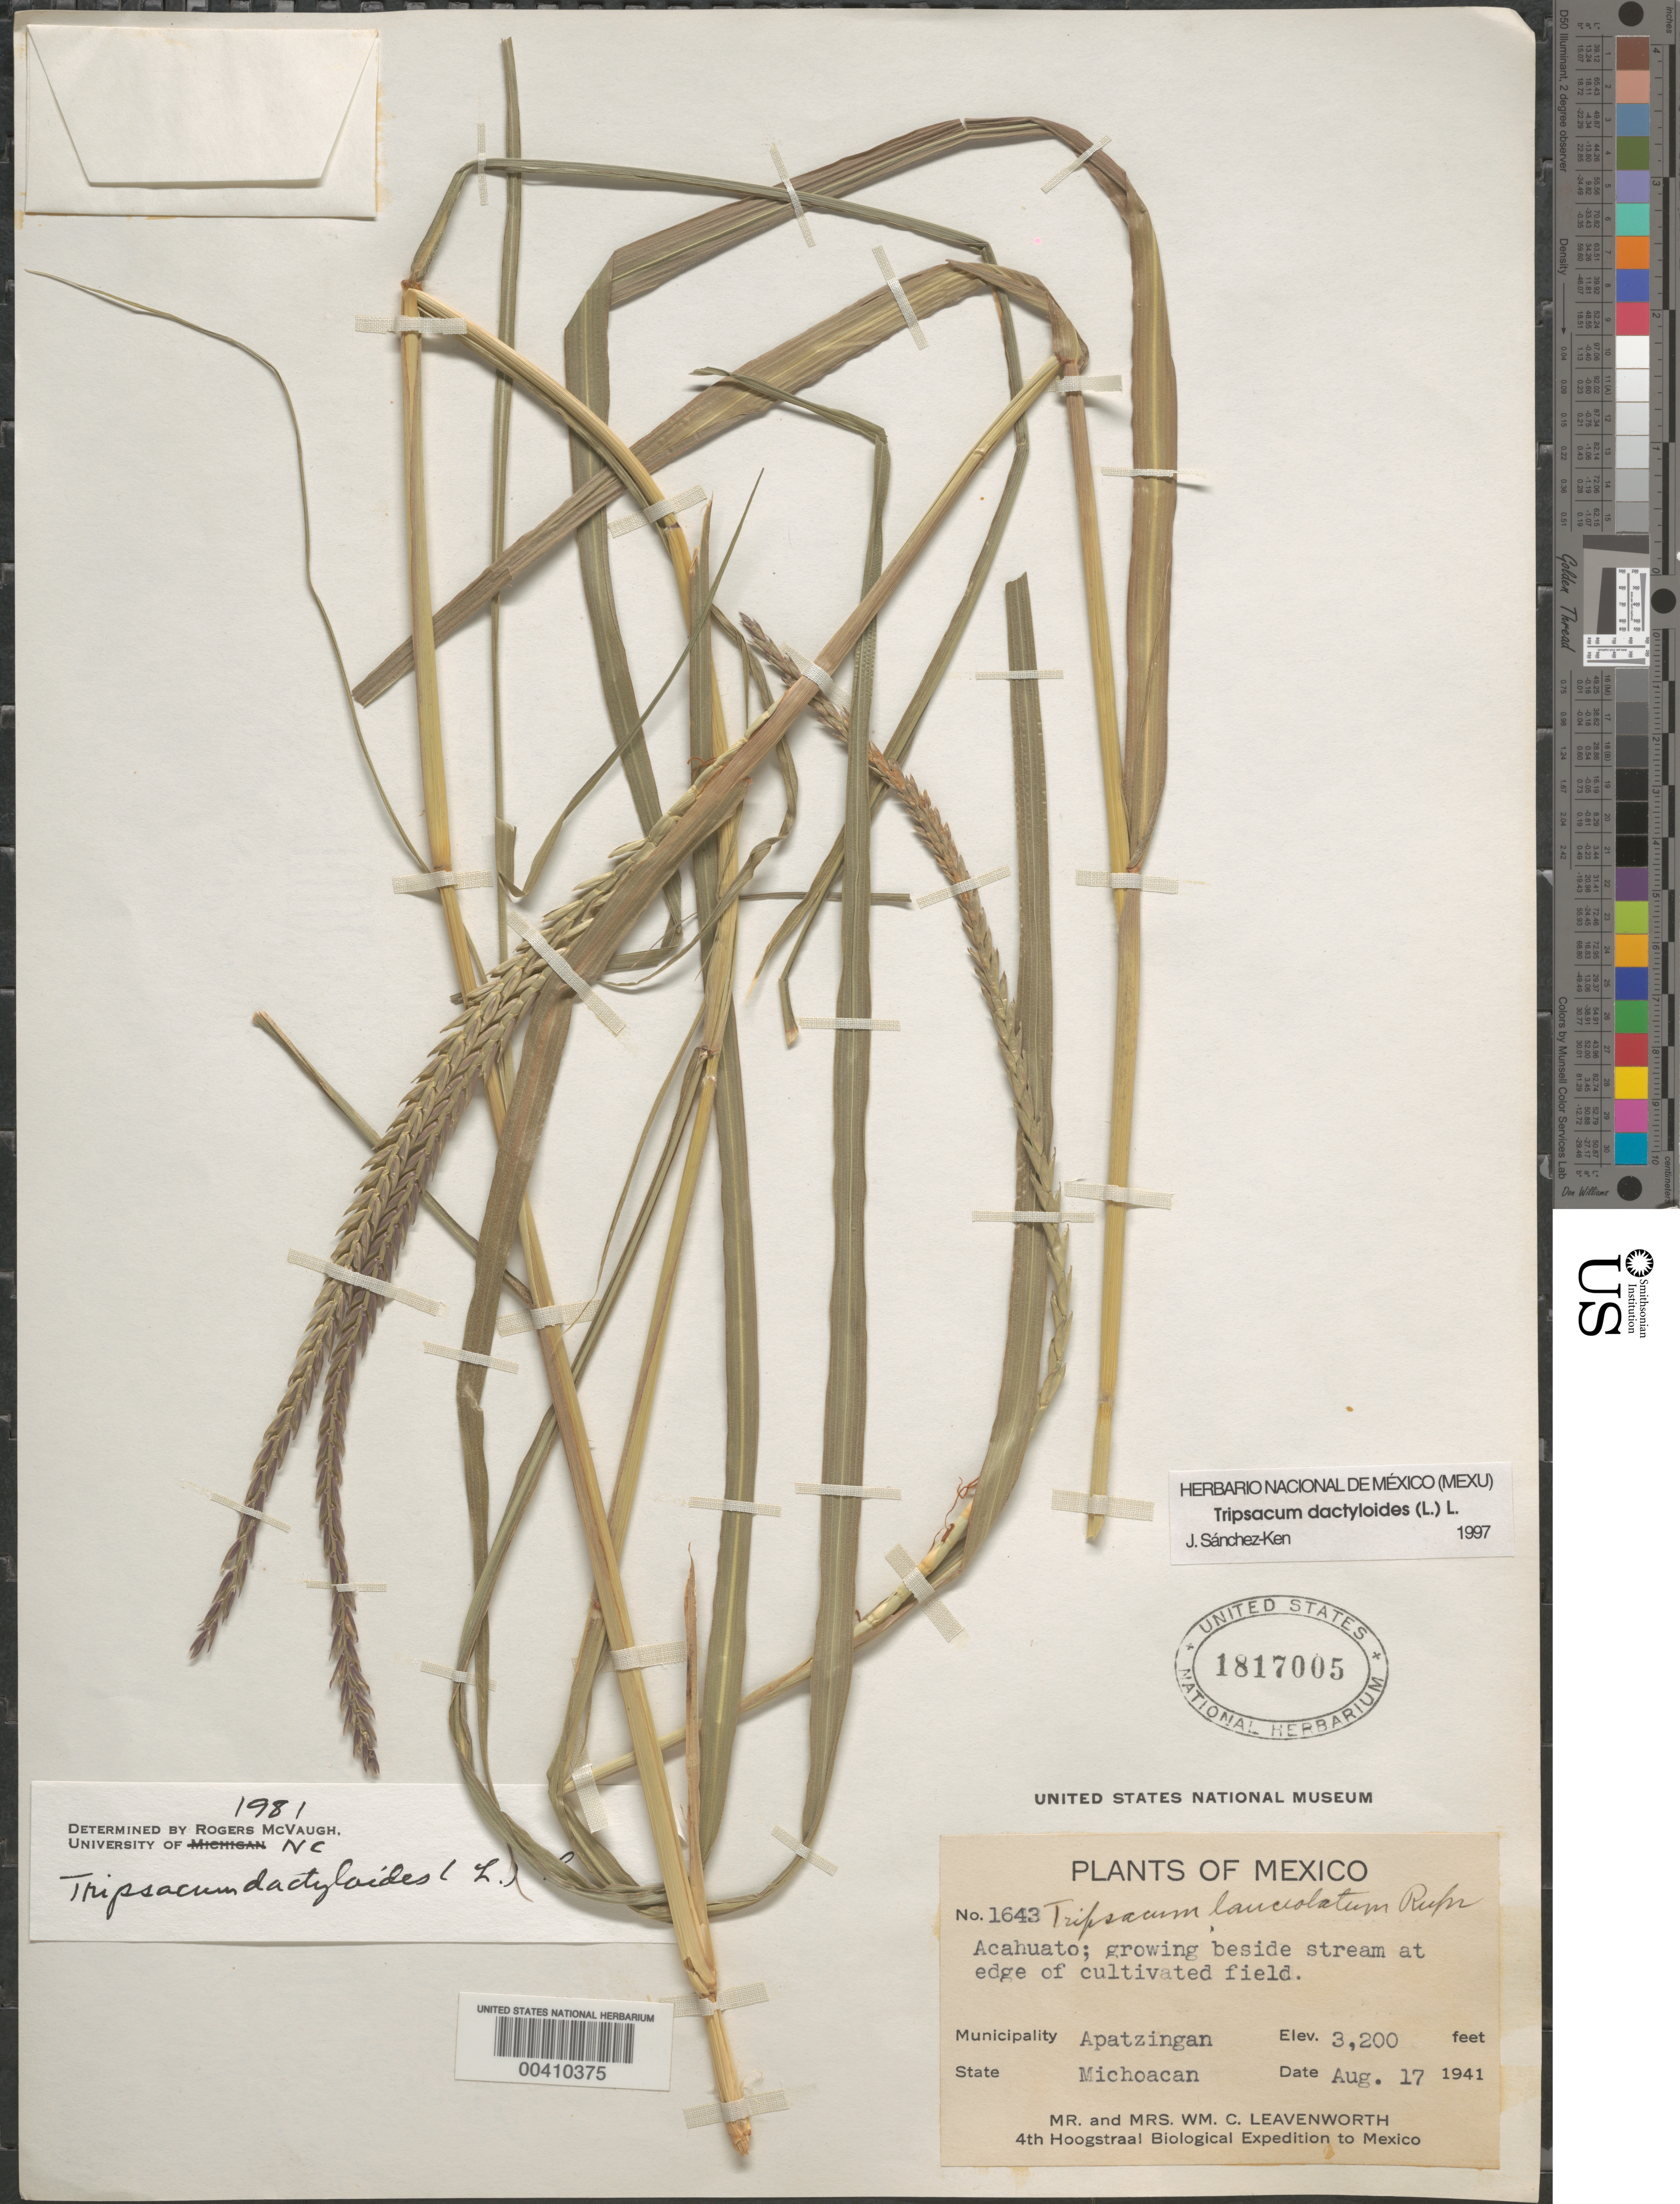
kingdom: Plantae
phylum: Tracheophyta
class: Liliopsida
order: Poales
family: Poaceae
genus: Tripsacum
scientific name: Tripsacum dactyloides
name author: (L.) L.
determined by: McVaugh, R.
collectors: W. C. Leavenworth & Mrs. W. C. Leavenworth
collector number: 1643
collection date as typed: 17 Aug 1941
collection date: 1941-08-17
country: Mexico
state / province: Michoacán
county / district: Apatzingan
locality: Acahuato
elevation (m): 975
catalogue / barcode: US 1817005